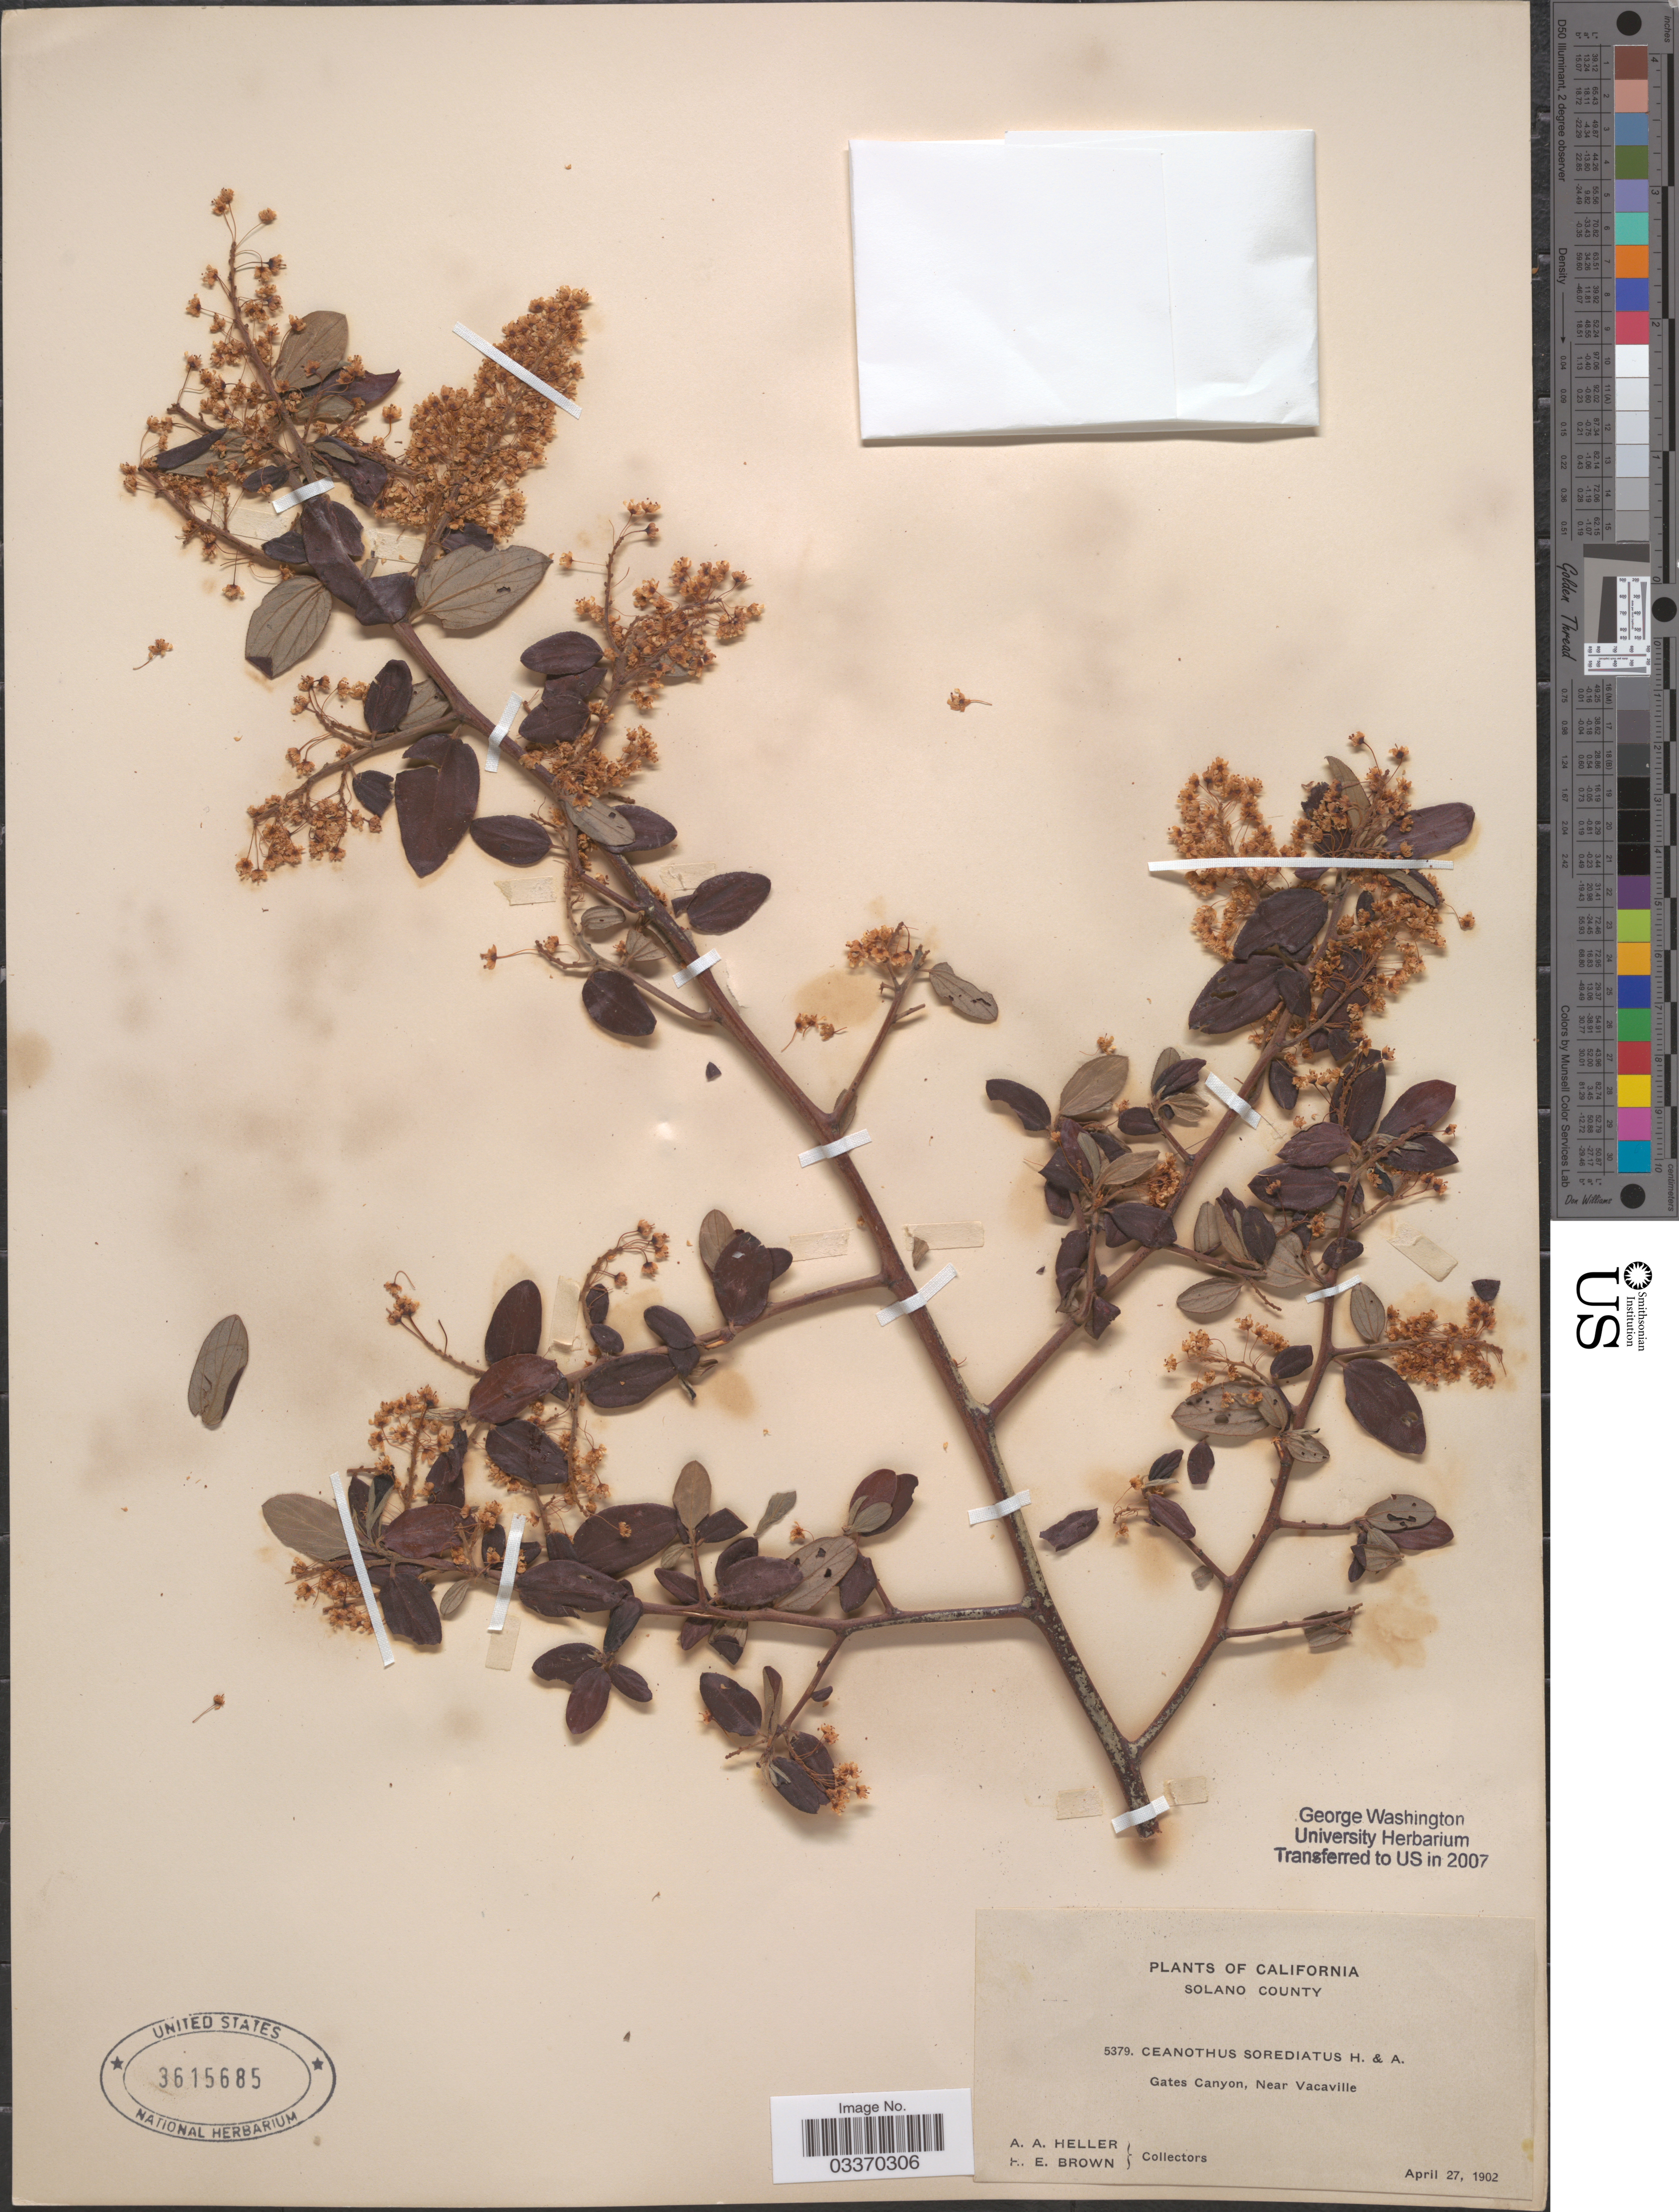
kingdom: Plantae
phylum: Tracheophyta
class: Magnoliopsida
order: Rosales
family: Rhamnaceae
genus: Ceanothus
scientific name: Ceanothus sorediatus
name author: Hook. & Arn.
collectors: A. A. Heller & H. E. Brown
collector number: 5379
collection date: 1902-04-27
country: United States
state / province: California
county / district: Solano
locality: Solano County. Gates Canyon, Near Vacaville.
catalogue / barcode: US 3615685